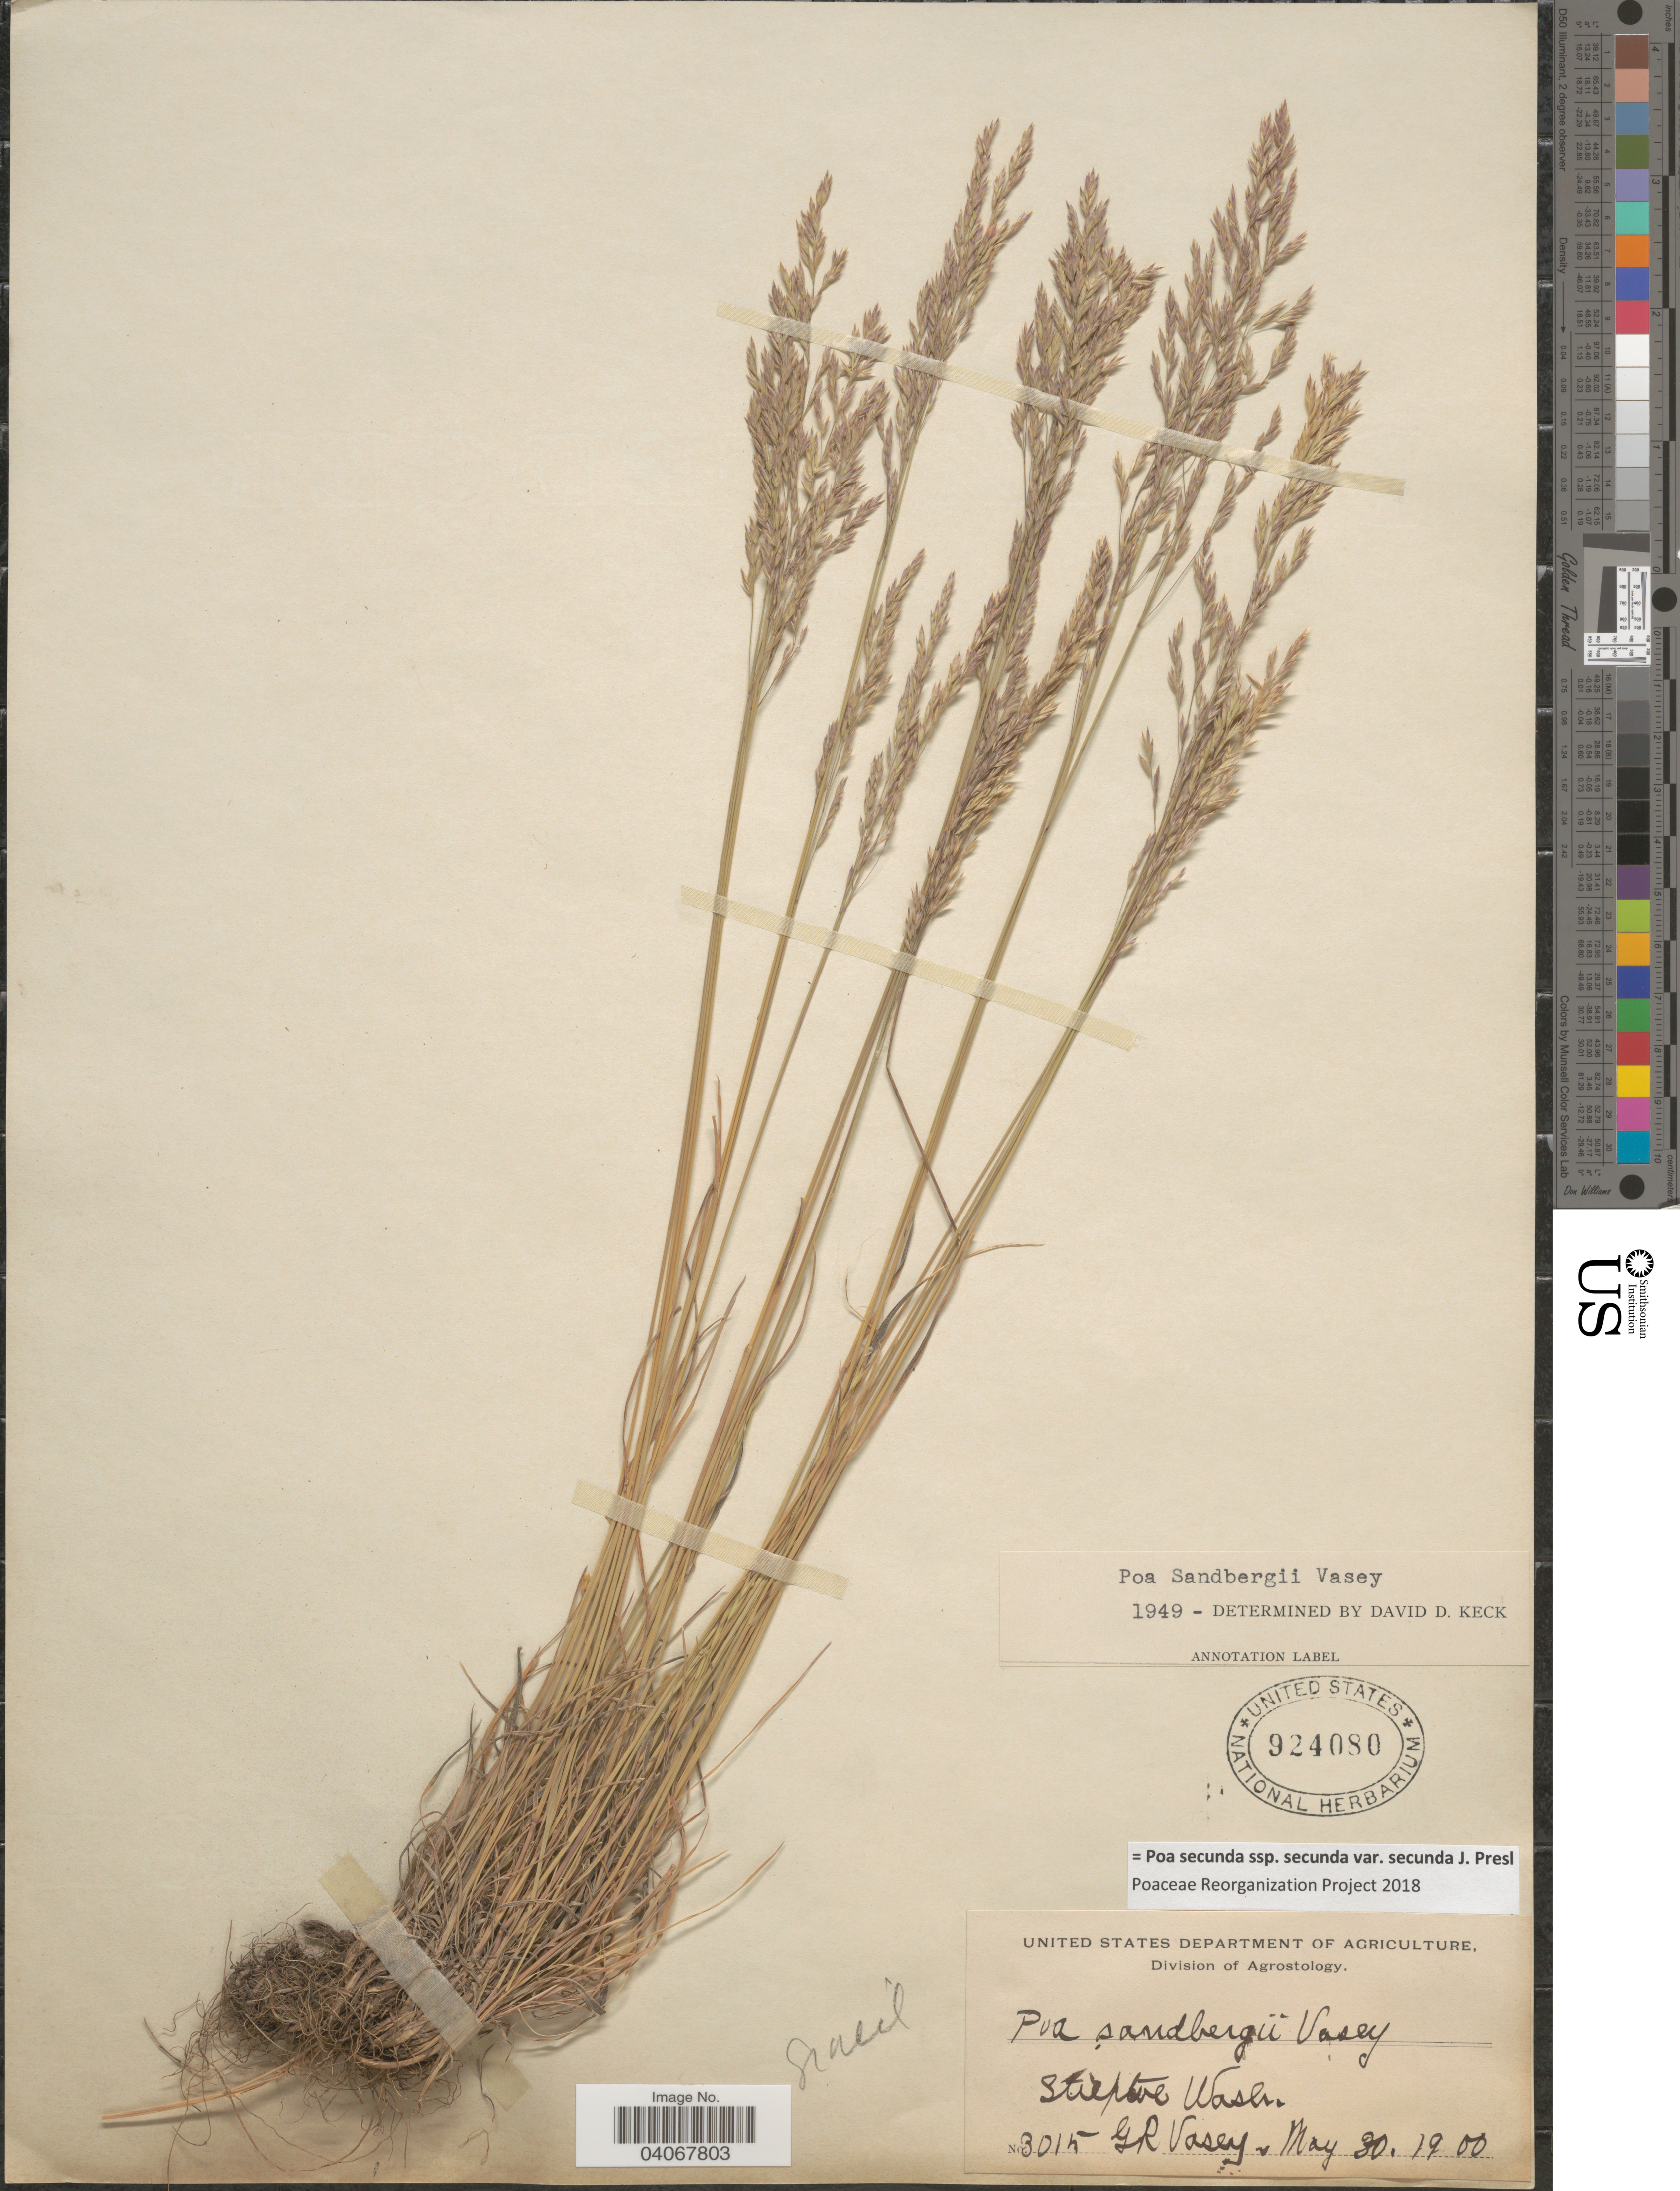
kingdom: Plantae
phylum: Tracheophyta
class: Liliopsida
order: Poales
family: Poaceae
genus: Poa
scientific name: Poa secunda subsp. secunda var. secunda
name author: J. Presl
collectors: G. R. Vasey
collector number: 3015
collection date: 1900-05-30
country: United States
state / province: Washington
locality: Steptoe.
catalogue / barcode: US 924080